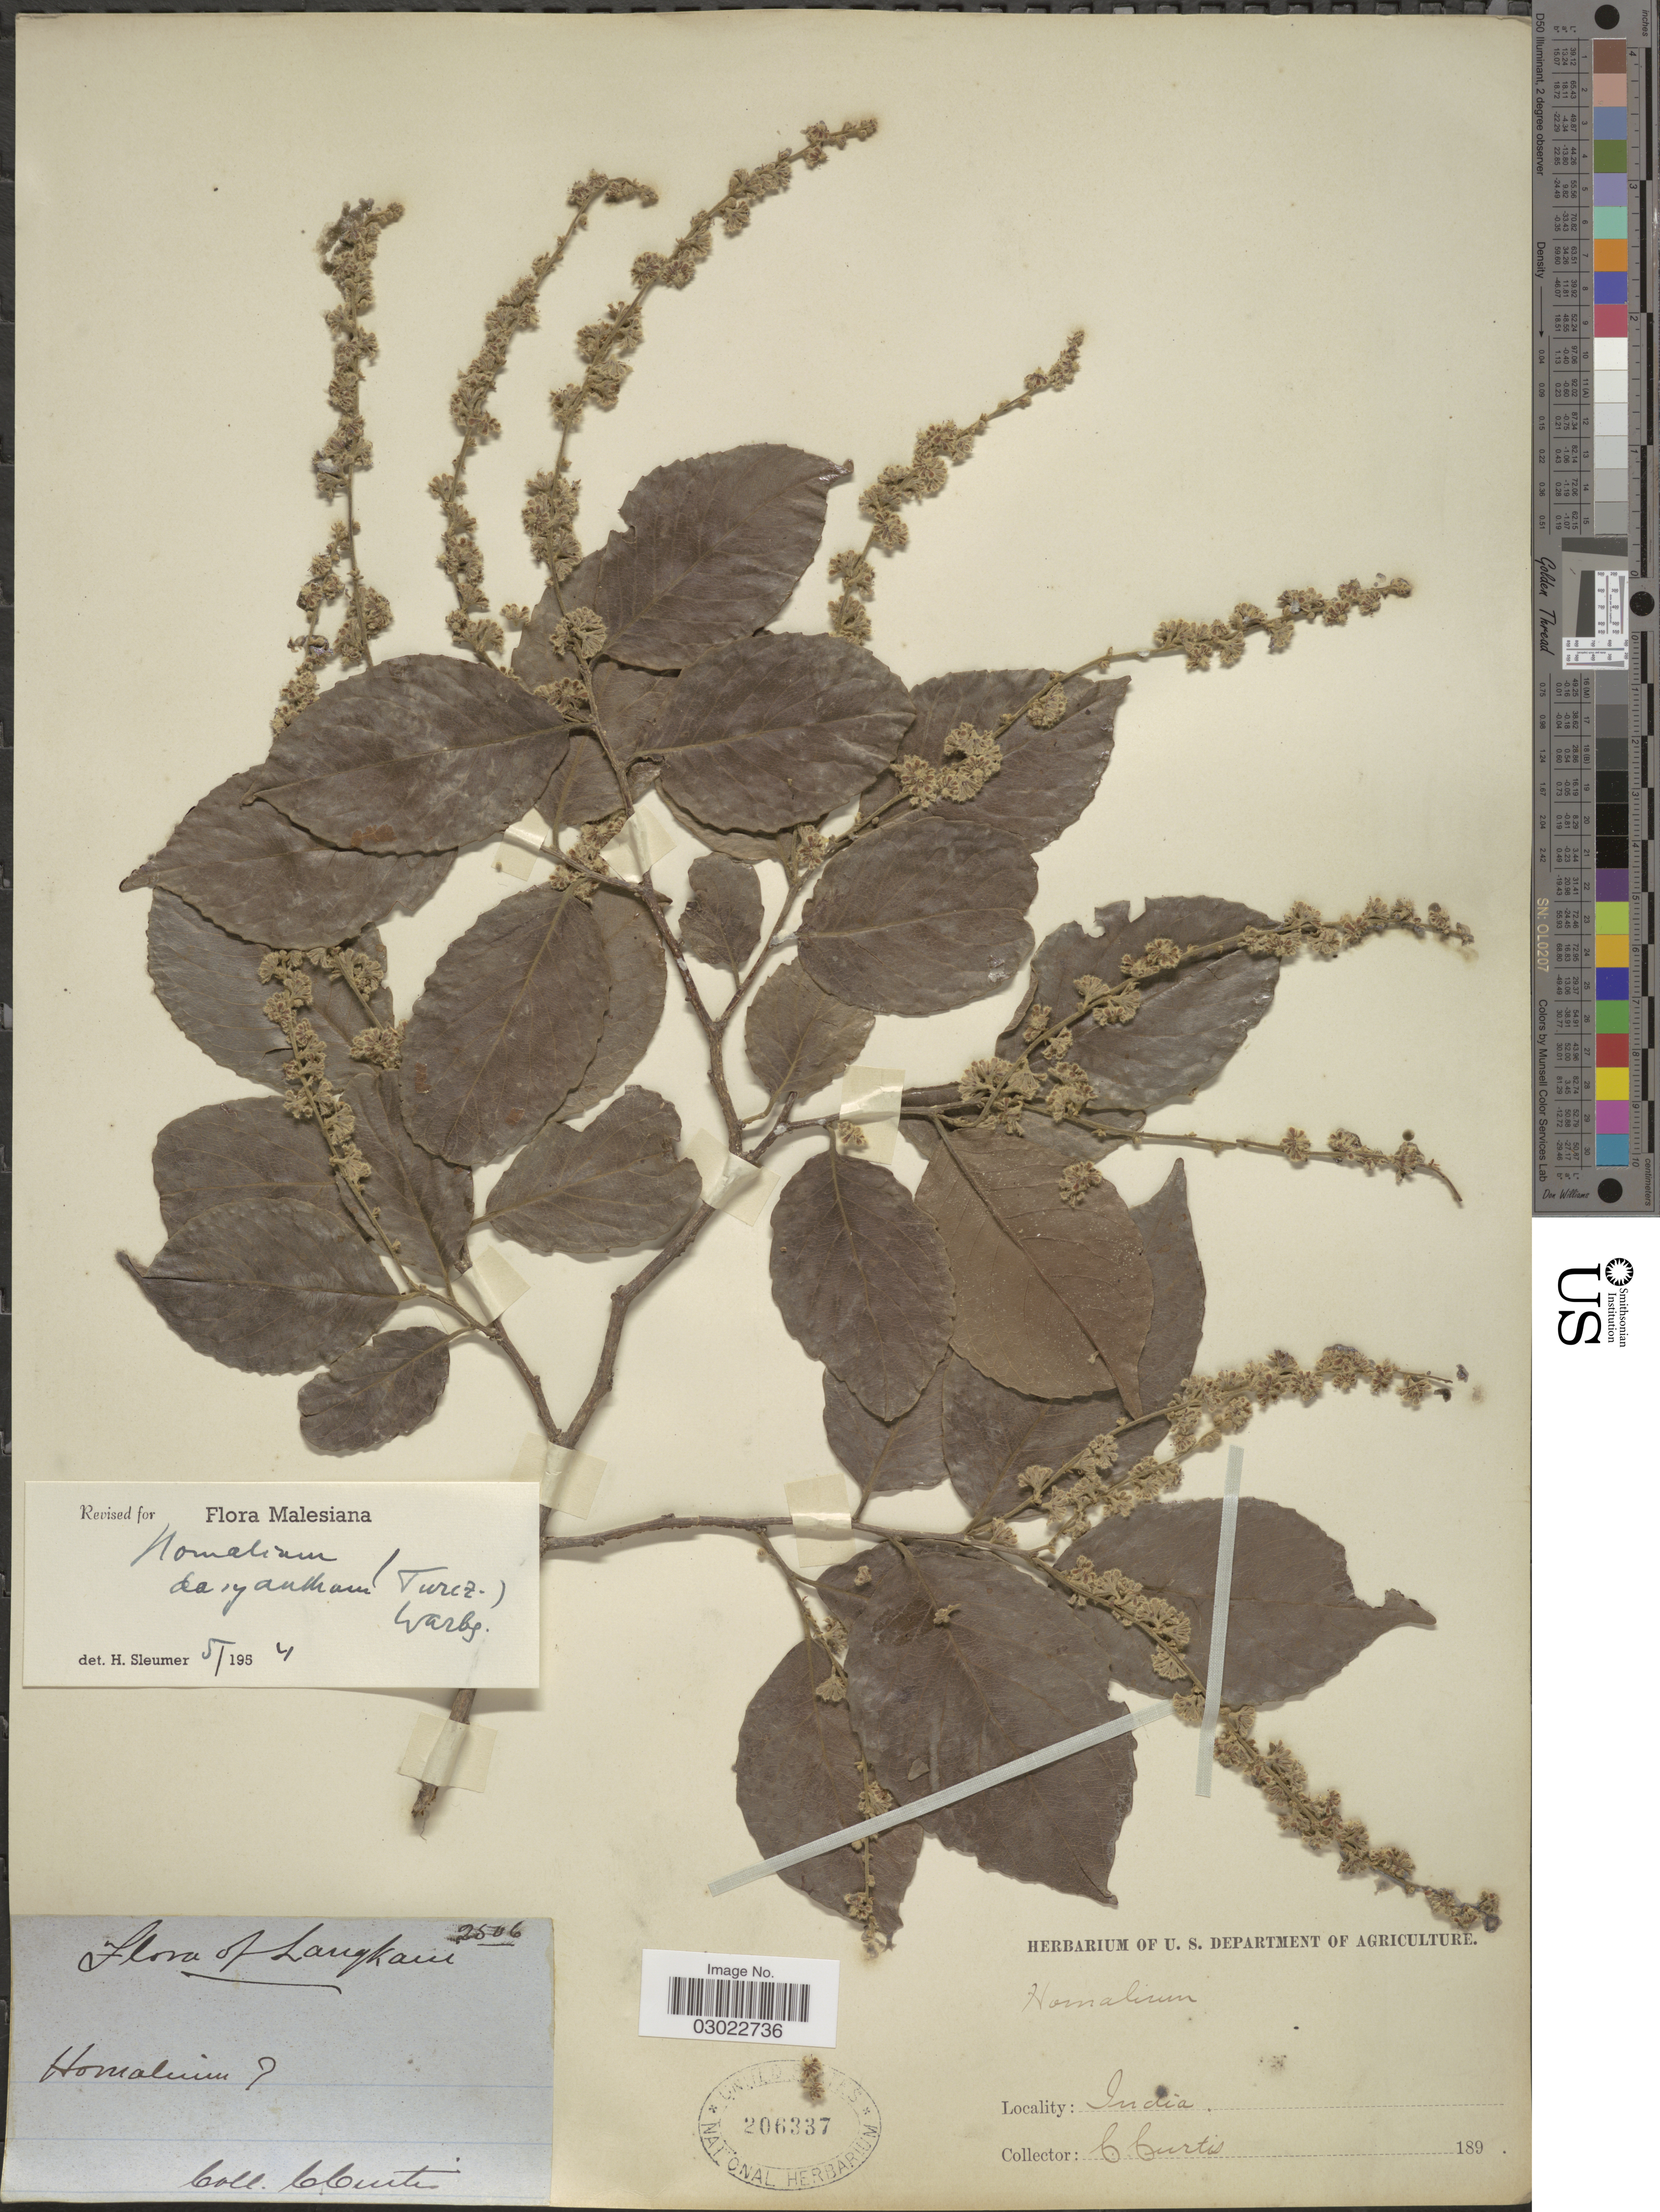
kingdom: Plantae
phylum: Tracheophyta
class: Magnoliopsida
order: Malpighiales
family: Salicaceae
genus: Homalium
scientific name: Homalium dasyanthum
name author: (Turcz.) Warb.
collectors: C. Curtis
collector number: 2506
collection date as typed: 189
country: Malaysia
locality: Langkaui.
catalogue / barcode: US 206337